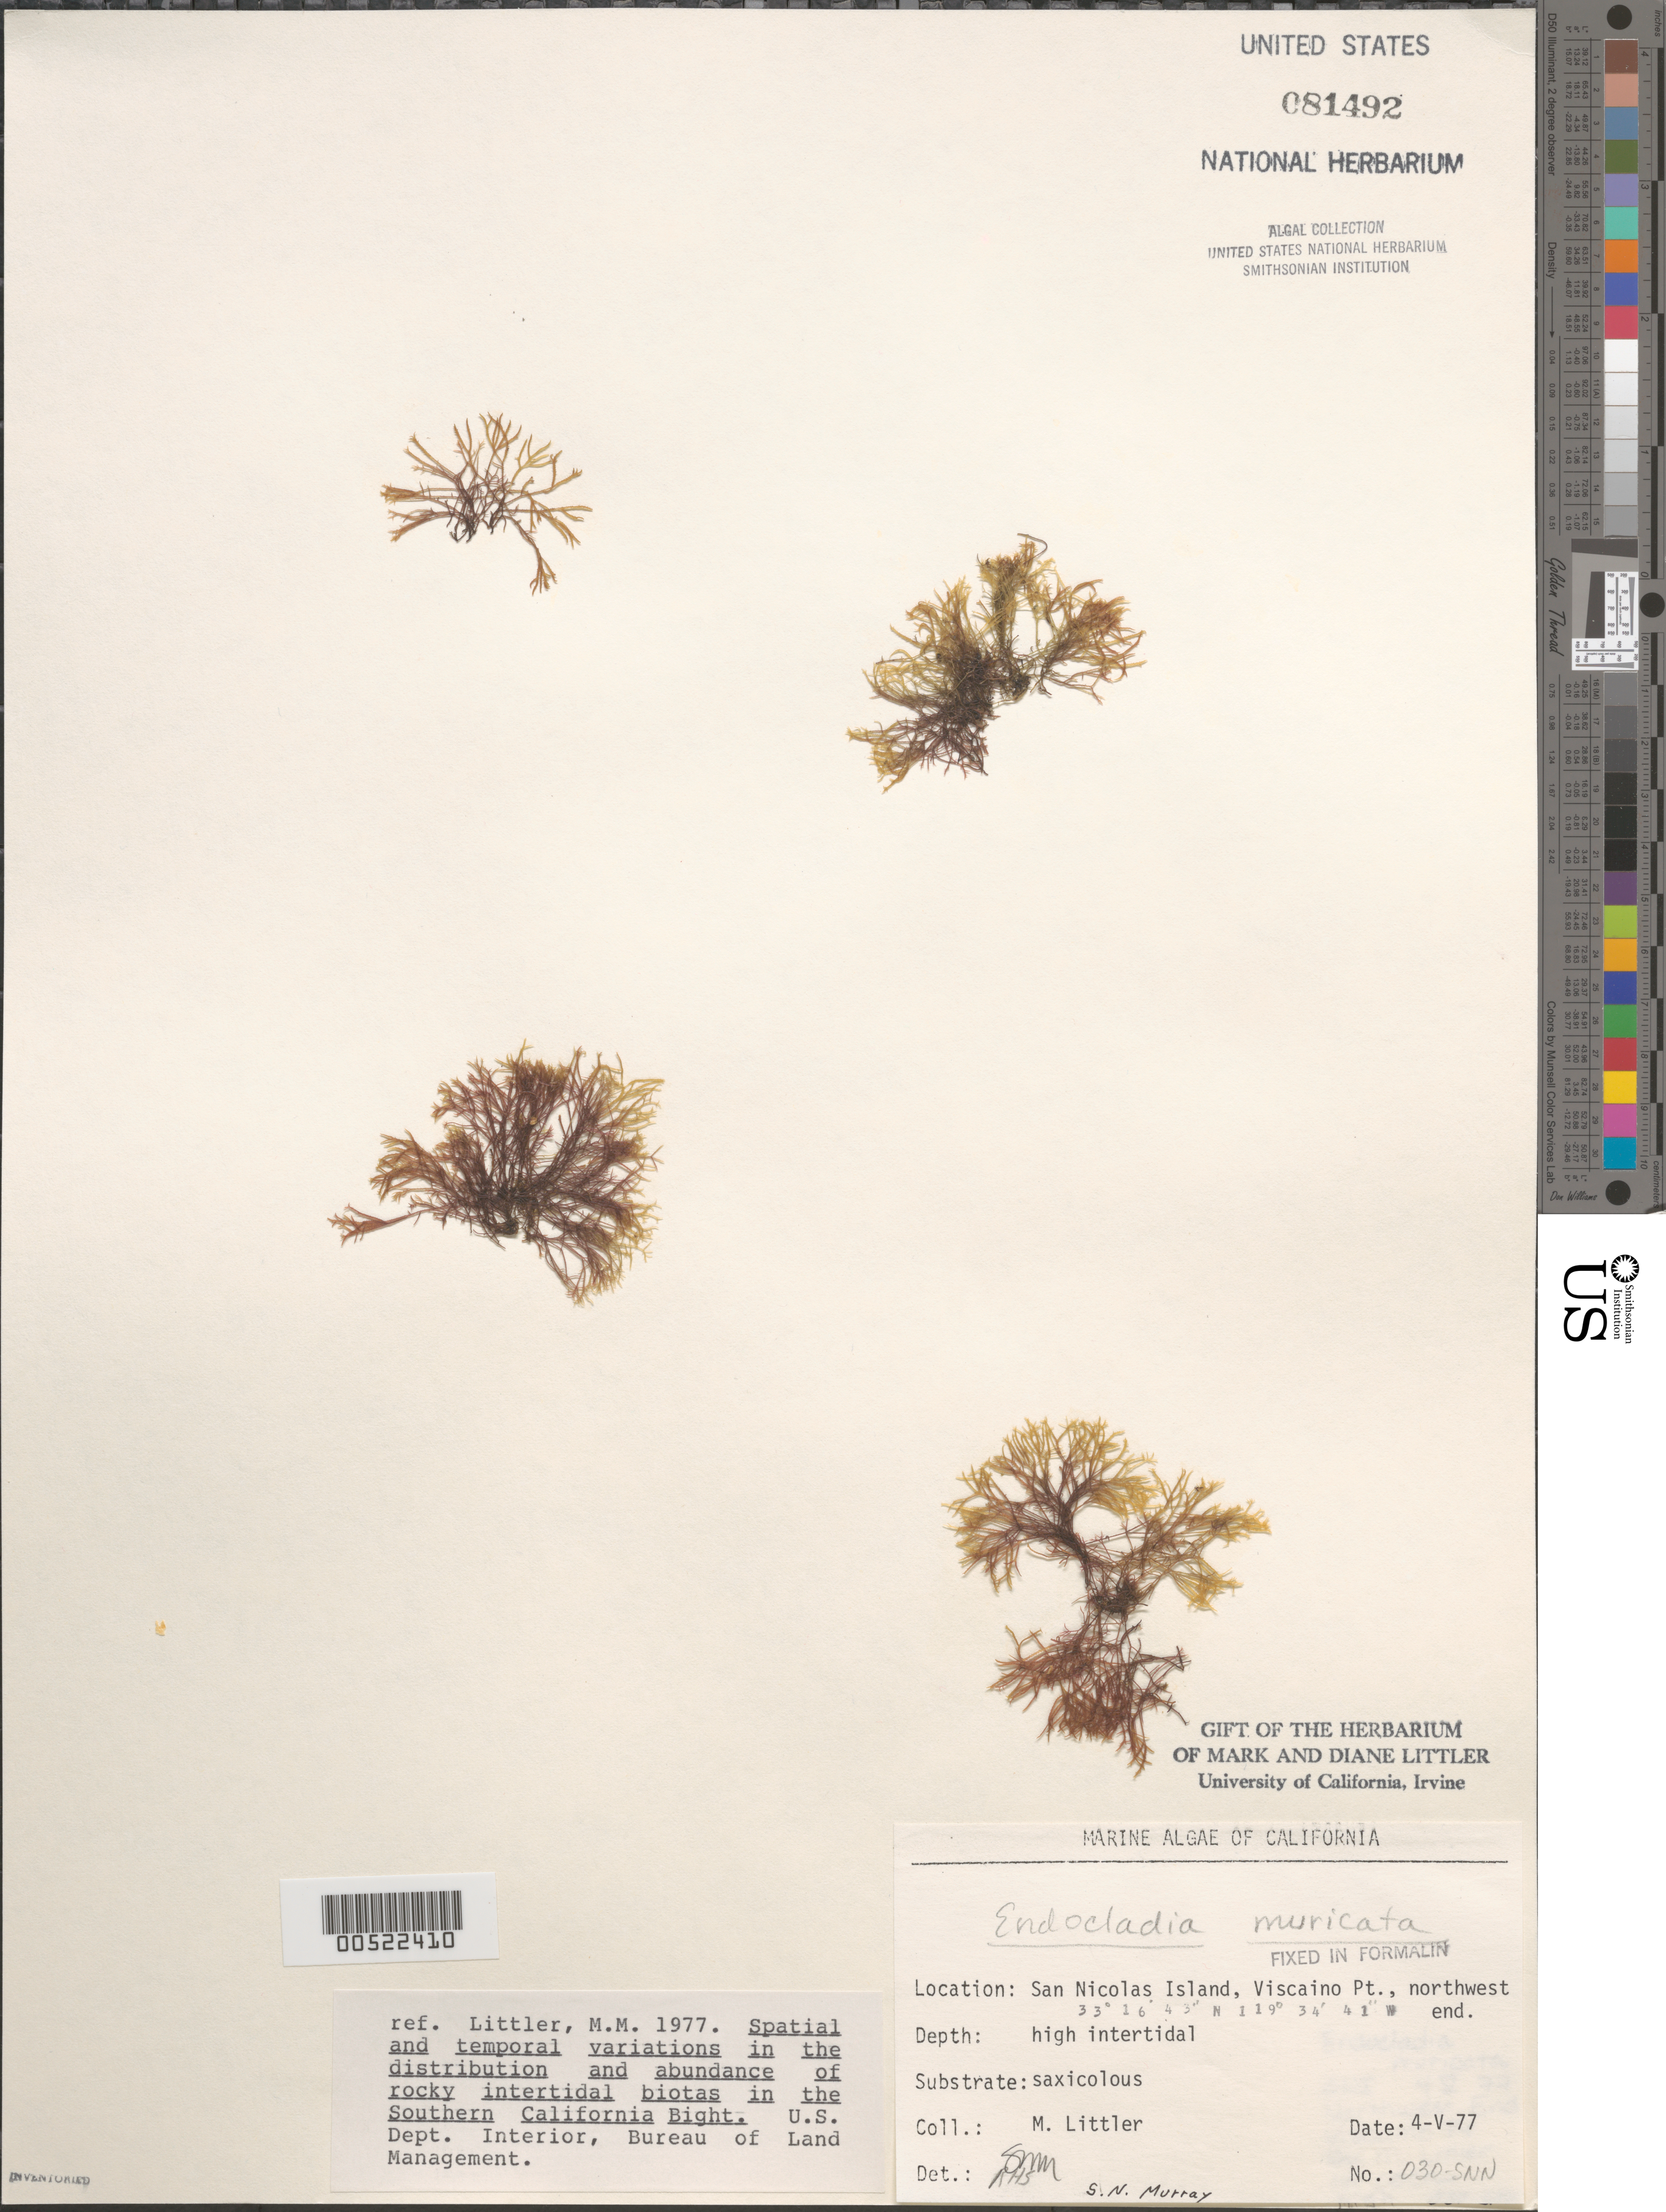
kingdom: Plantae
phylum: Rhodophyta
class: Florideophyceae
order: Gigartinales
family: Endocladiaceae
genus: Endocladia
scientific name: Endocladia muricata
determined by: Sims, Robert H.; Murray, S. N.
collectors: M. M. Littler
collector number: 030-snn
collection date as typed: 04 May 1977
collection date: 1977-05-04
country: United States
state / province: California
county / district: Ventura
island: San Nicolas Island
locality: Northwest end of Vizcaino Point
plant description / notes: BLM-SOCALBIGHT Rocky Intertidal Survey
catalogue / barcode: US 81492